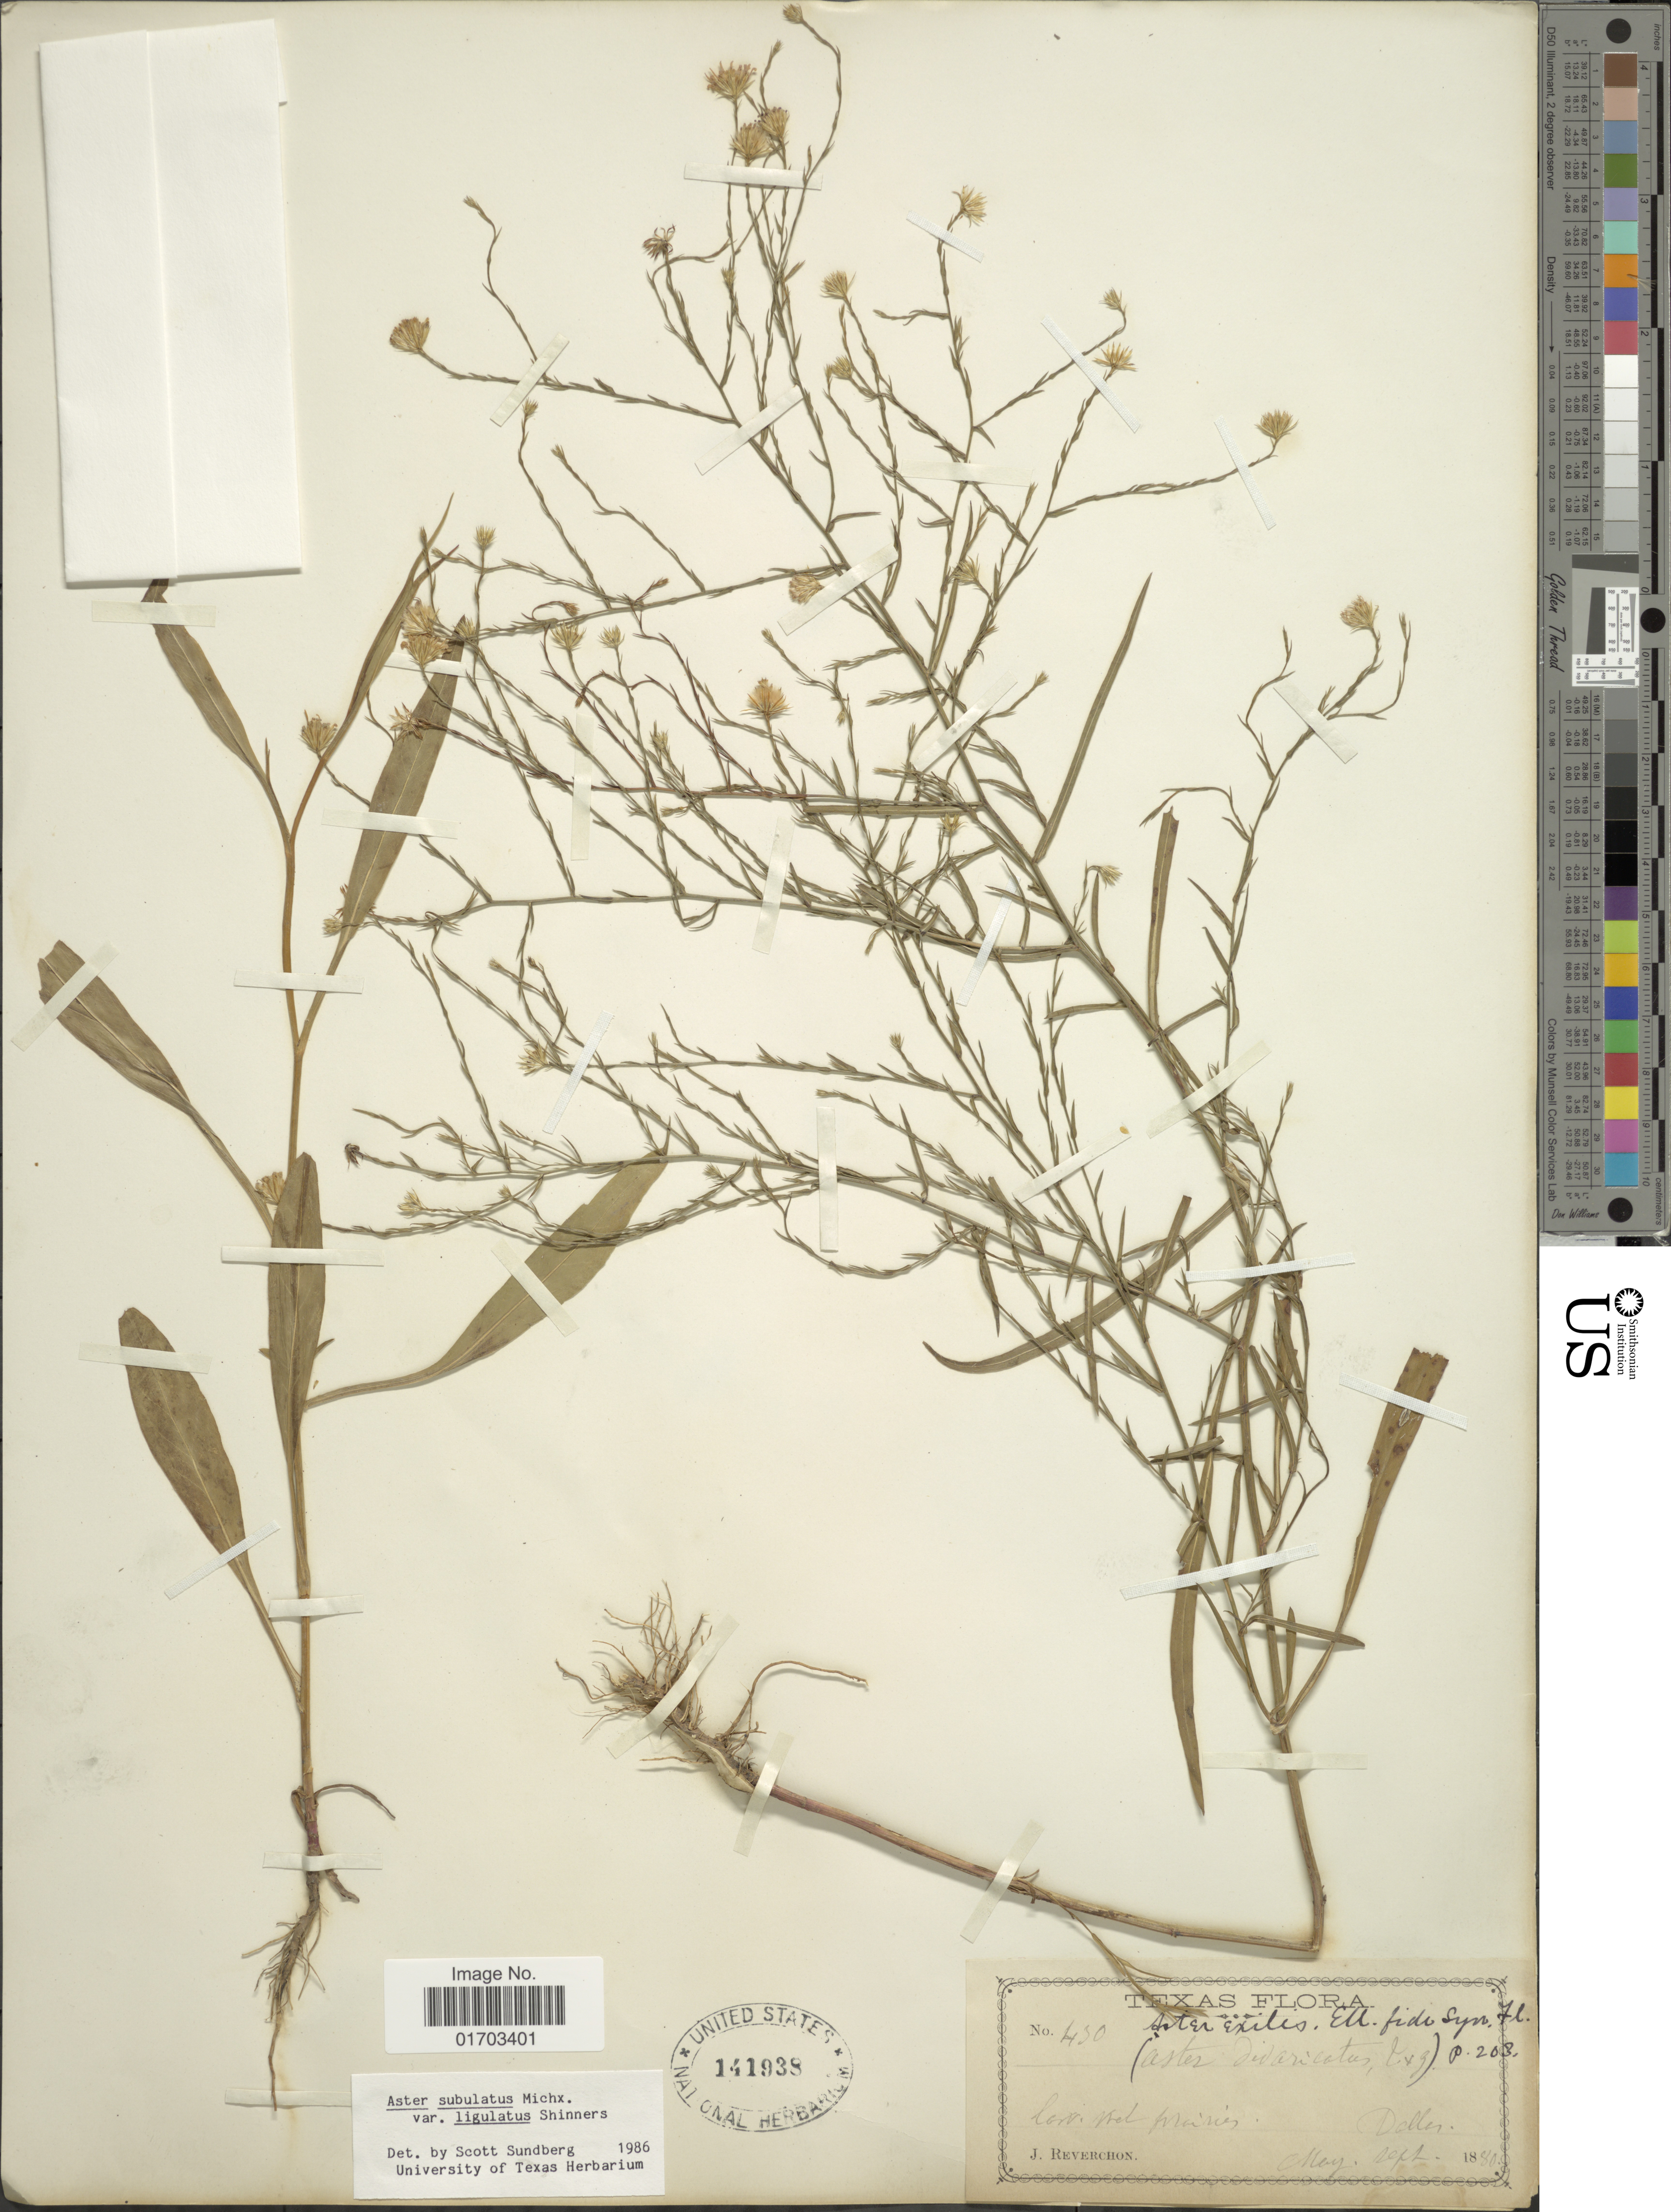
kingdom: Plantae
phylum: Tracheophyta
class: Magnoliopsida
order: Asterales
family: Asteraceae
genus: Symphyotrichum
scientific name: Symphyotrichum subulatum var. ligulatum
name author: (Shinners) S.D. Sundb.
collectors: J. Reverchon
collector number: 430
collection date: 1880-05/1880-09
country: United States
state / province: Texas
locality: Dallas, praries.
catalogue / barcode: US 141938